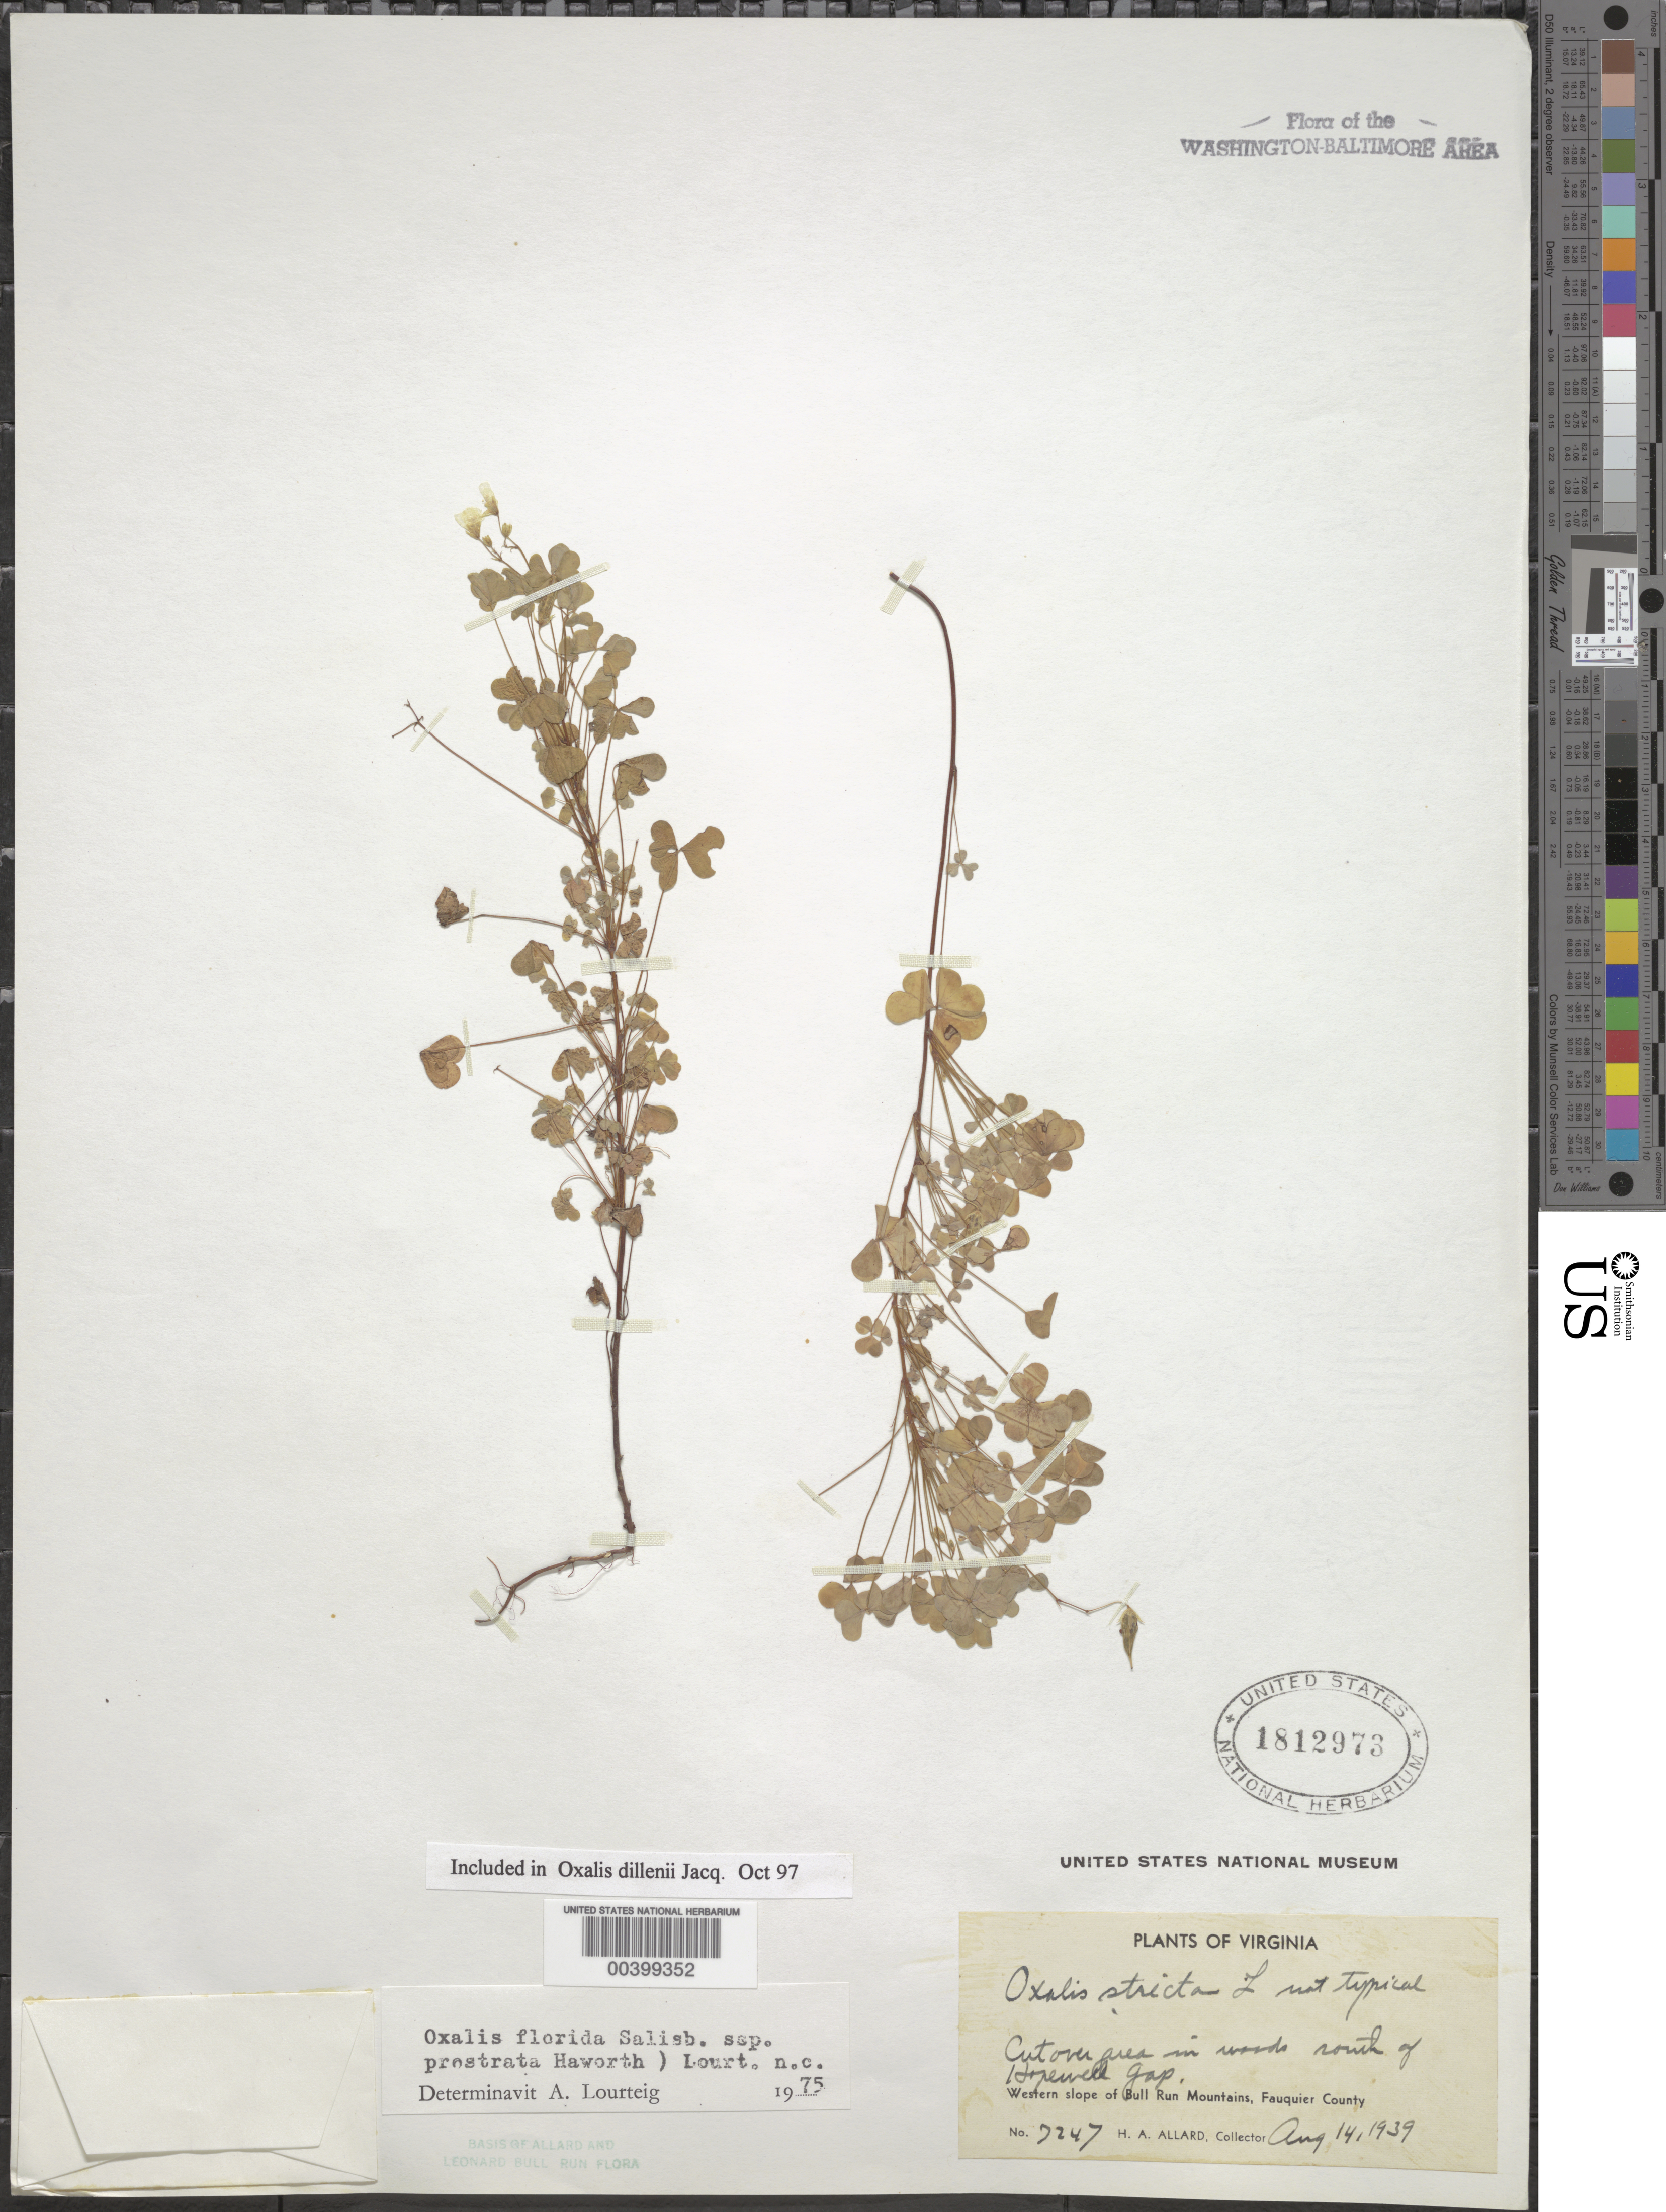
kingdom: Plantae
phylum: Tracheophyta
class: Magnoliopsida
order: Oxalidales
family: Oxalidaceae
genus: Oxalis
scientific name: Oxalis dillenii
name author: Jacq.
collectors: H. A. Allard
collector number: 7247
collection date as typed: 14 Aug 1939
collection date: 1939-08-14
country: United States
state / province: Virginia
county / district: Fauquier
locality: South of Hopewell Gap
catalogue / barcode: US 1812973